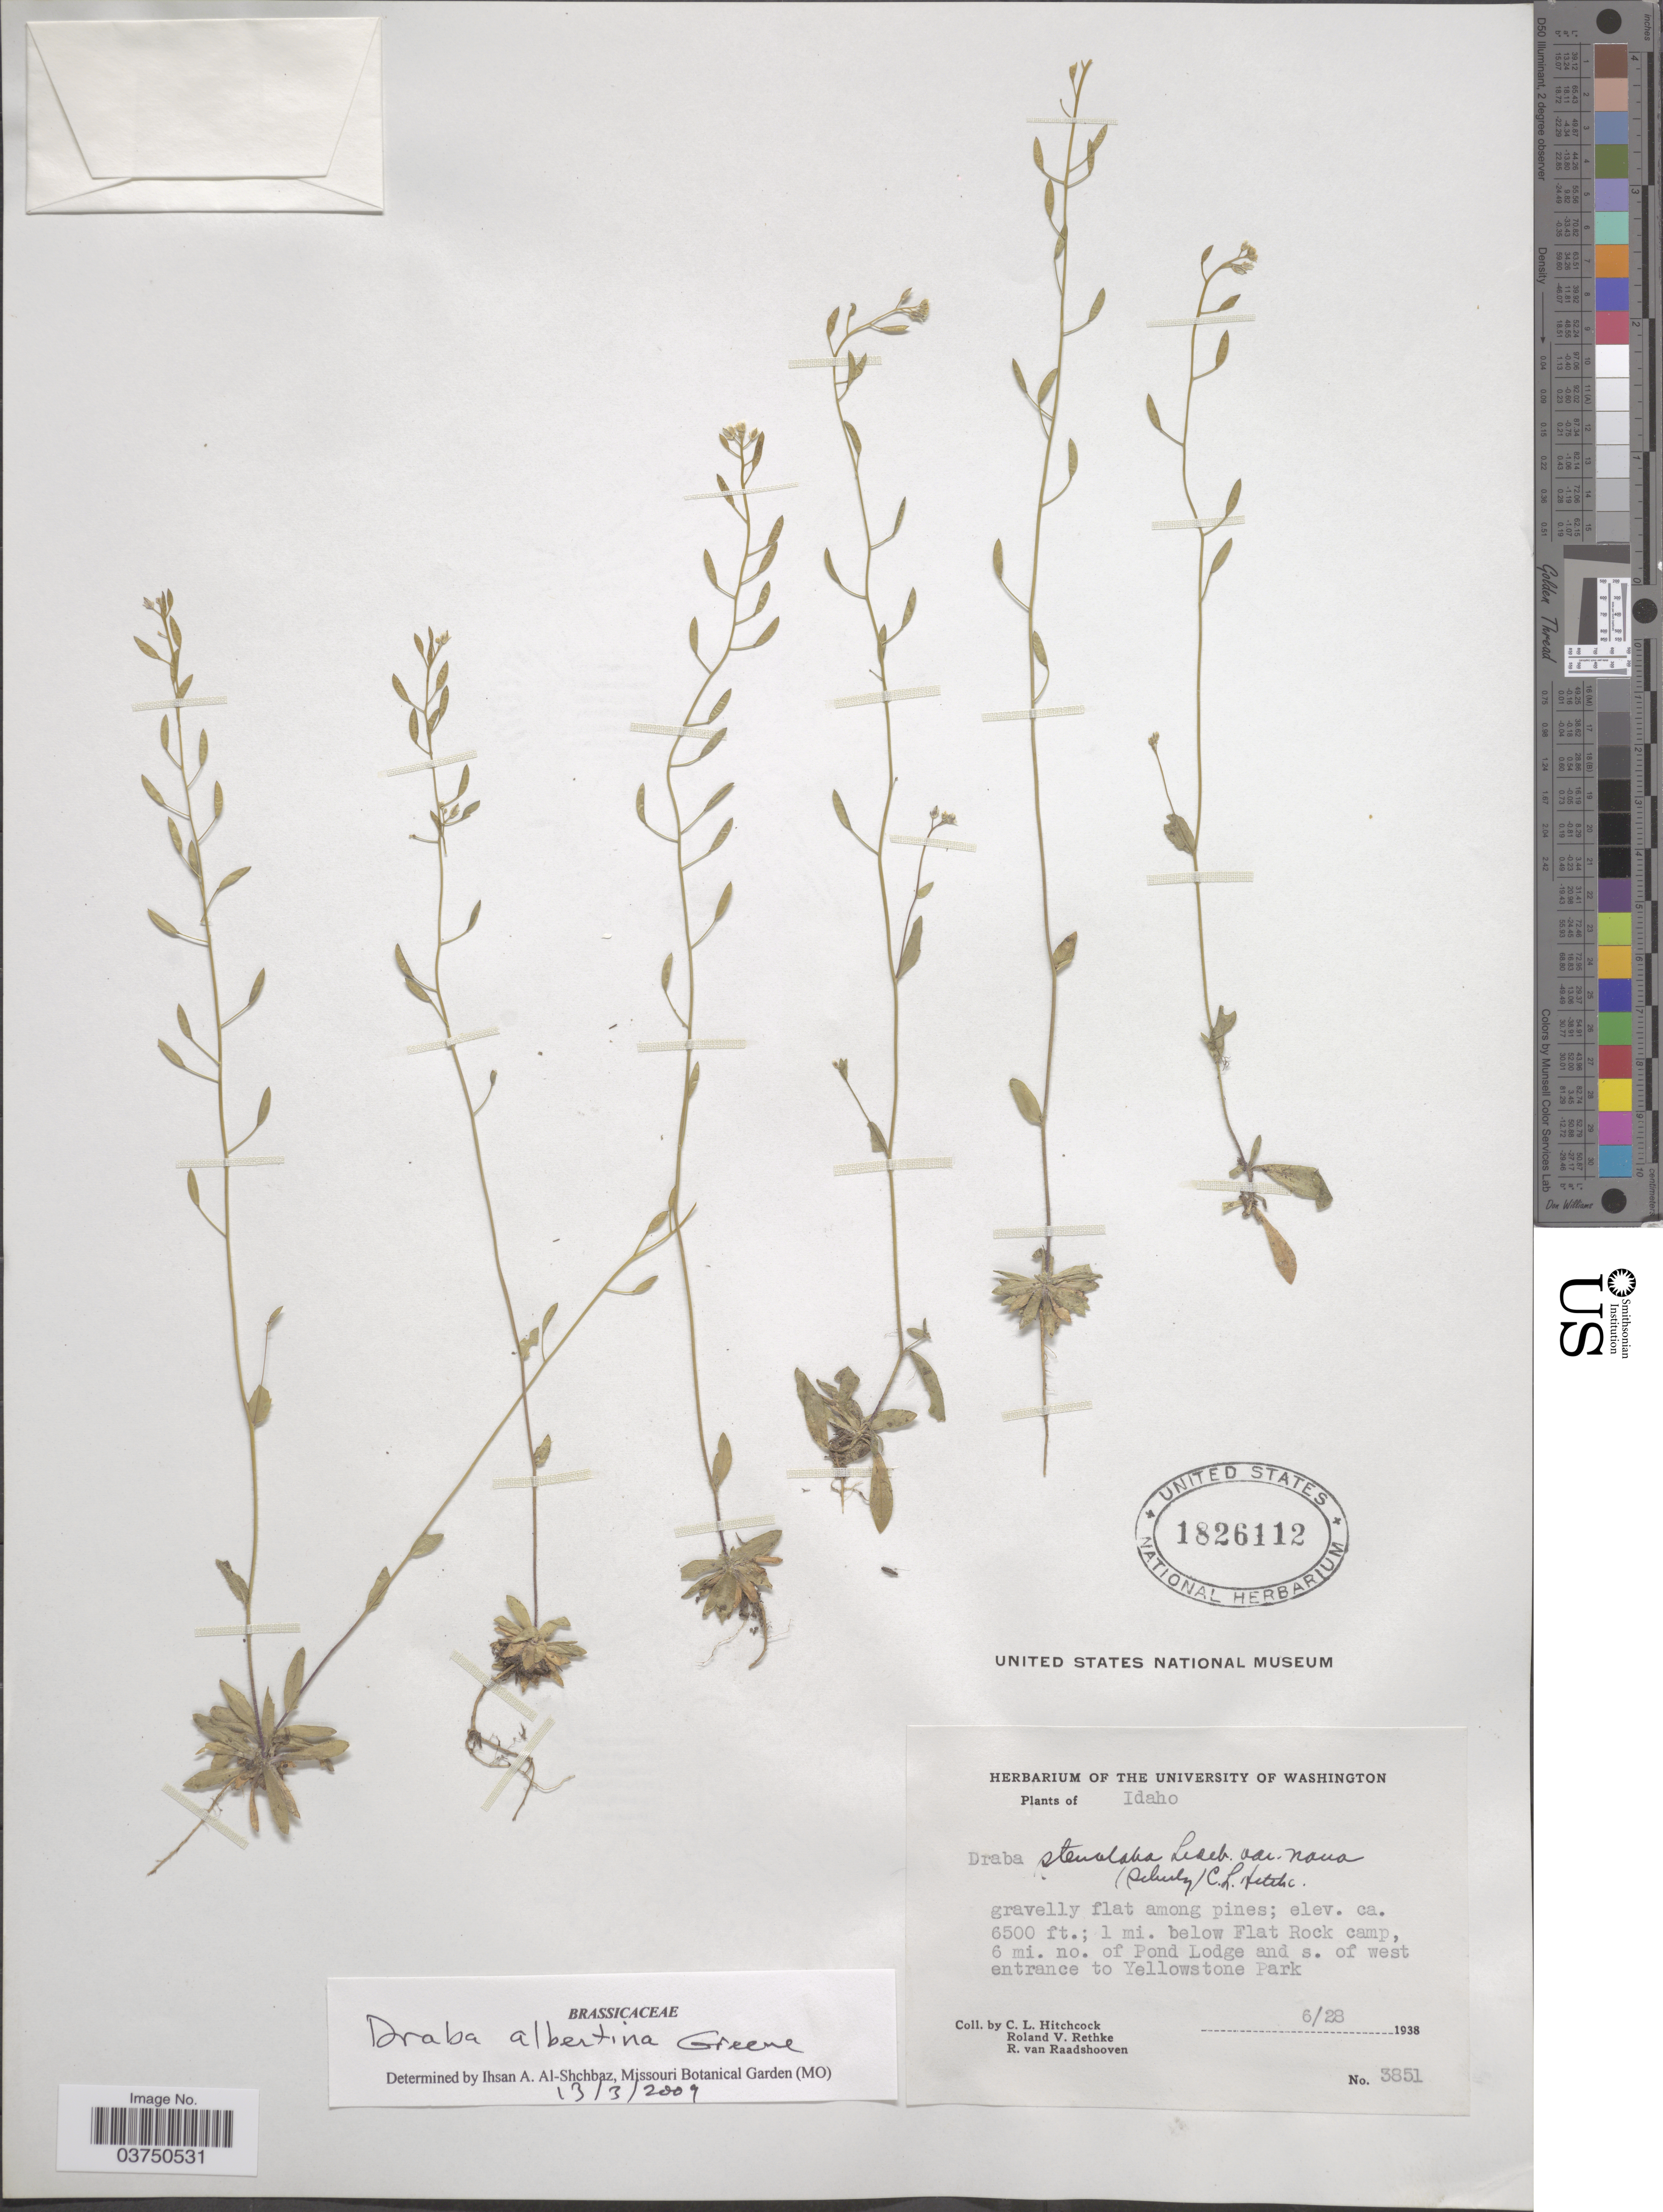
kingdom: Plantae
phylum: Tracheophyta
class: Magnoliopsida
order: Brassicales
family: Brassicaceae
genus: Draba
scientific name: Draba albertina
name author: Greene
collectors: C. L. Hitchcock, R. Rethke & R. Raadshooven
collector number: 3851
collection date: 1938-06-28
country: United States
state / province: Idaho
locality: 1 mi. below Flat Rock camp, 6 mi. no. of Pond Lodge and s. of west entrance to Yellowstone Park.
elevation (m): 1981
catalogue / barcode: US 1826112